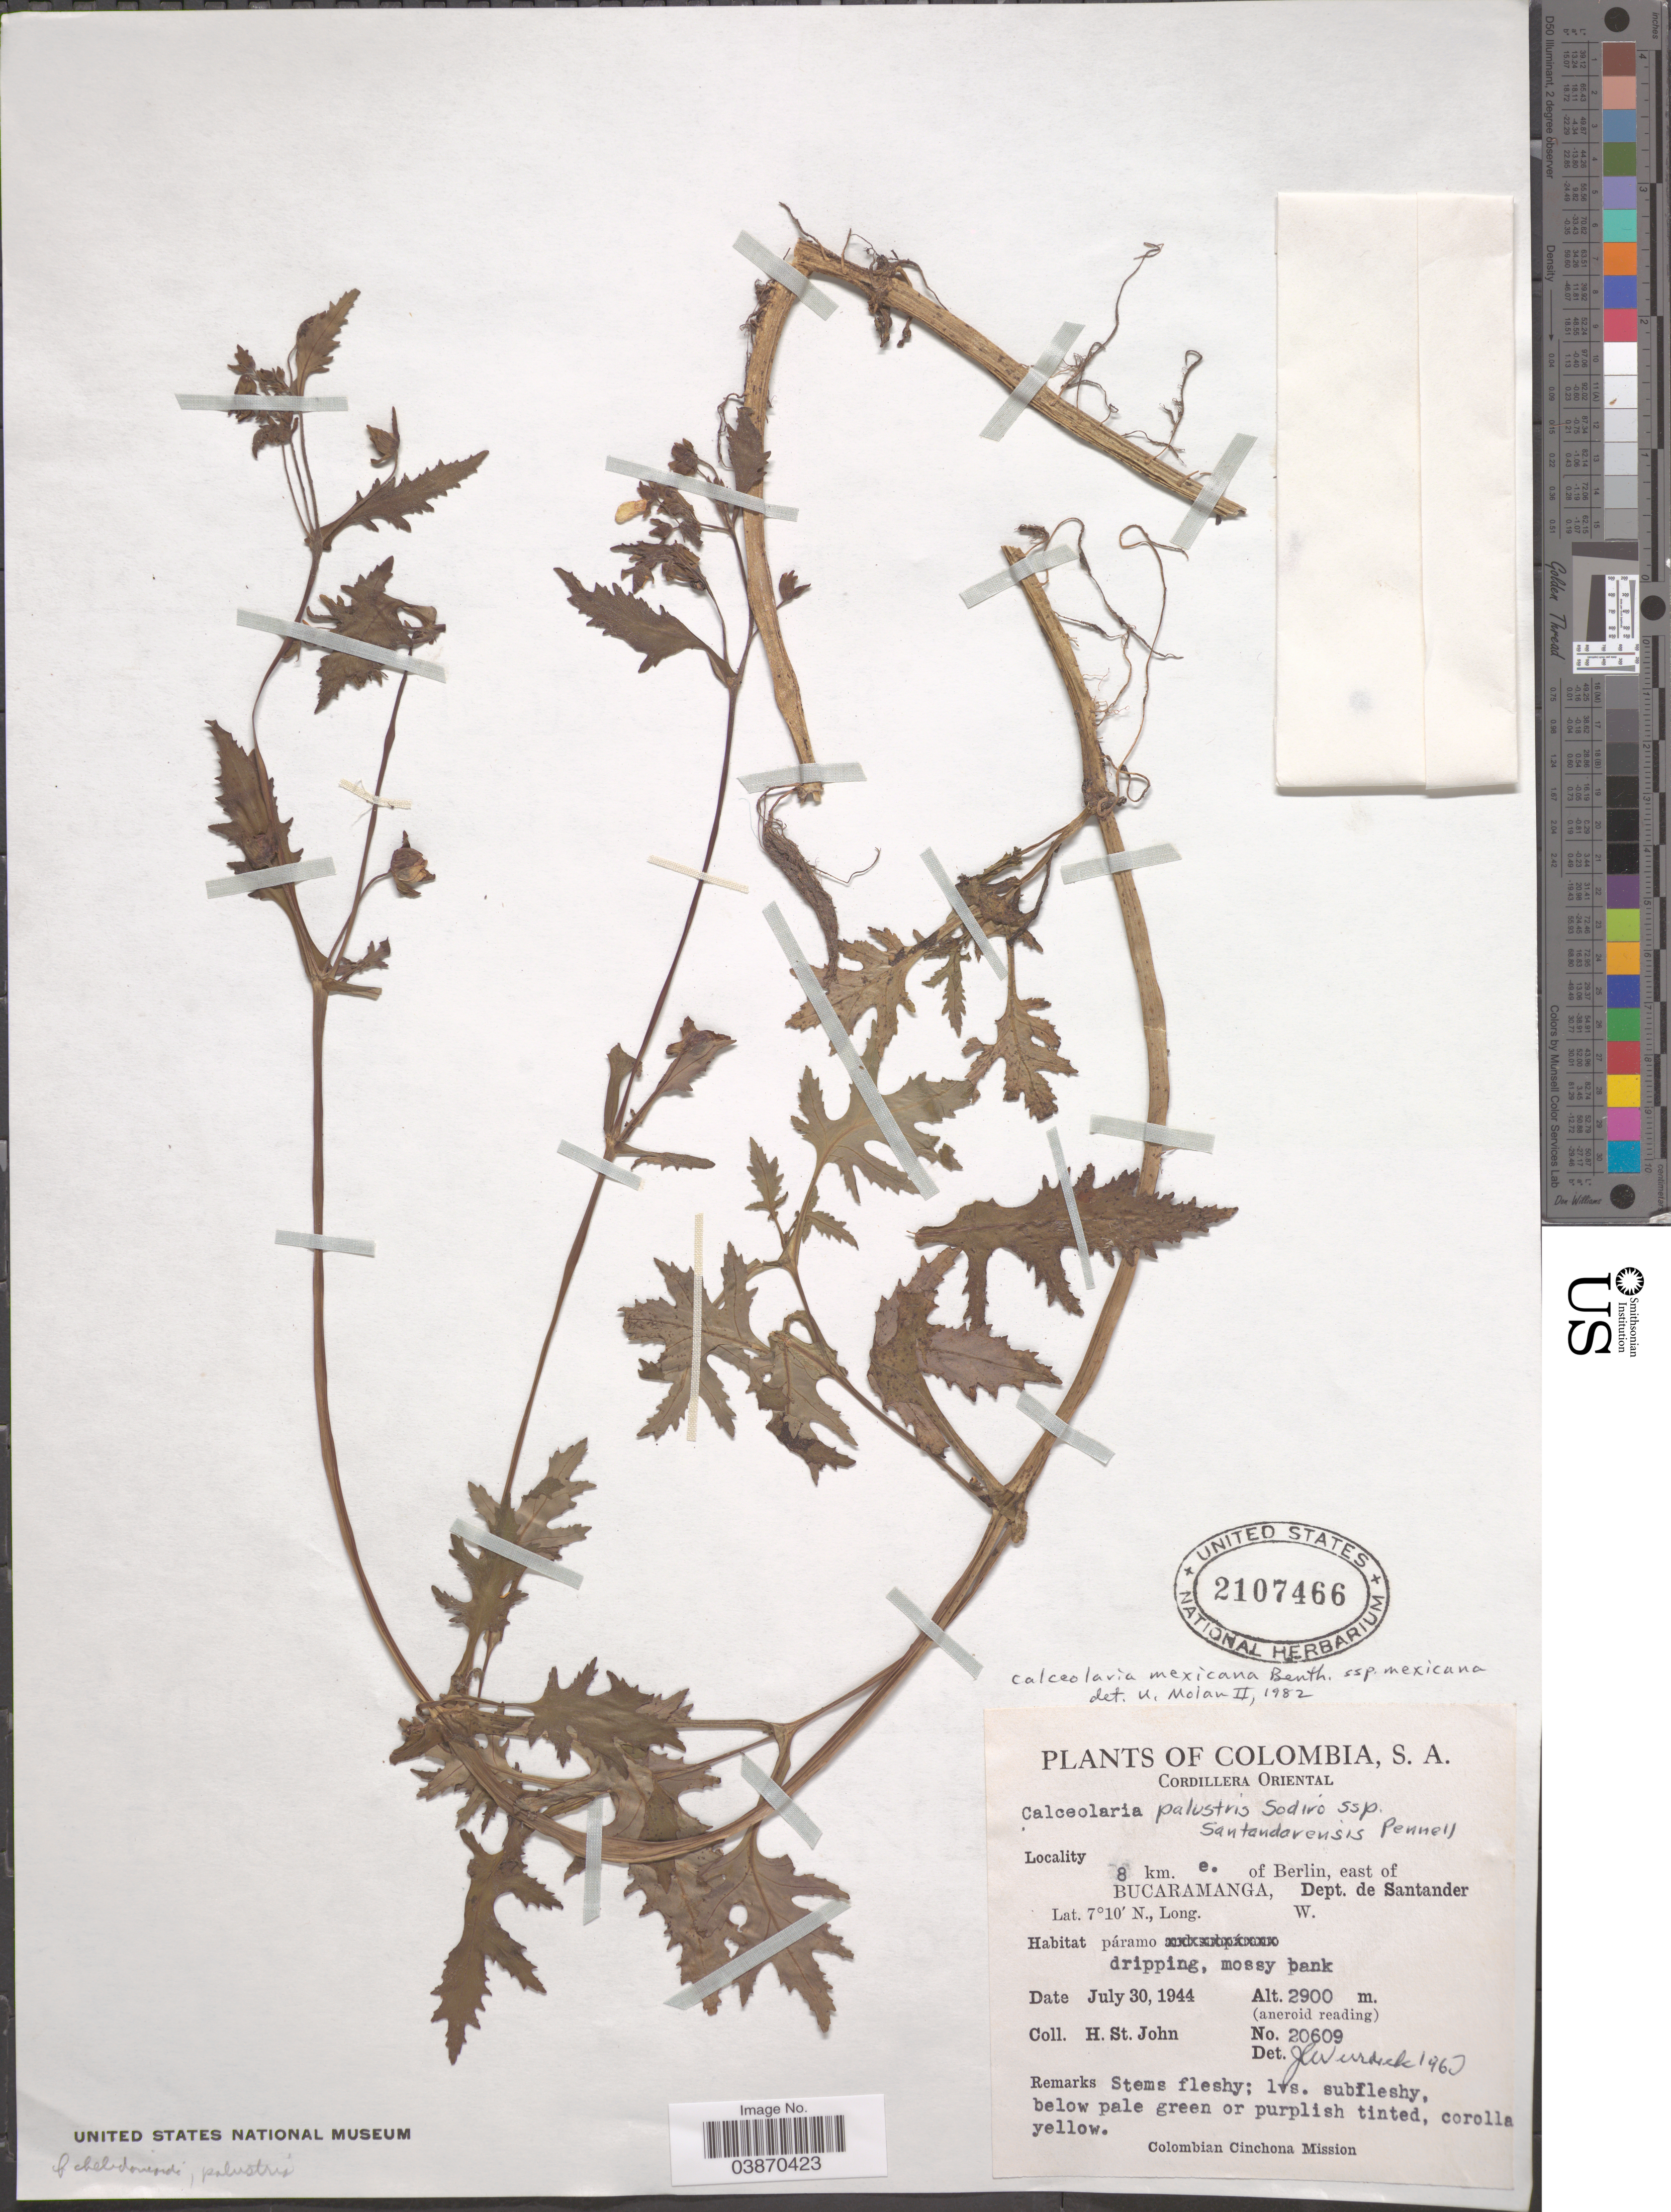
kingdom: Plantae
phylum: Tracheophyta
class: Magnoliopsida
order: Lamiales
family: Calceolariaceae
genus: Calceolaria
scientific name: Calceolaria mexicana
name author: Benth.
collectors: H. St. John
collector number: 20609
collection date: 1944-07-30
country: Colombia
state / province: Santander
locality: Cordillera Oriental. 8 km. e. of Berlin, east of Bucaramanga, Dept. de Santander.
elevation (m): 2900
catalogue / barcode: US 2107466